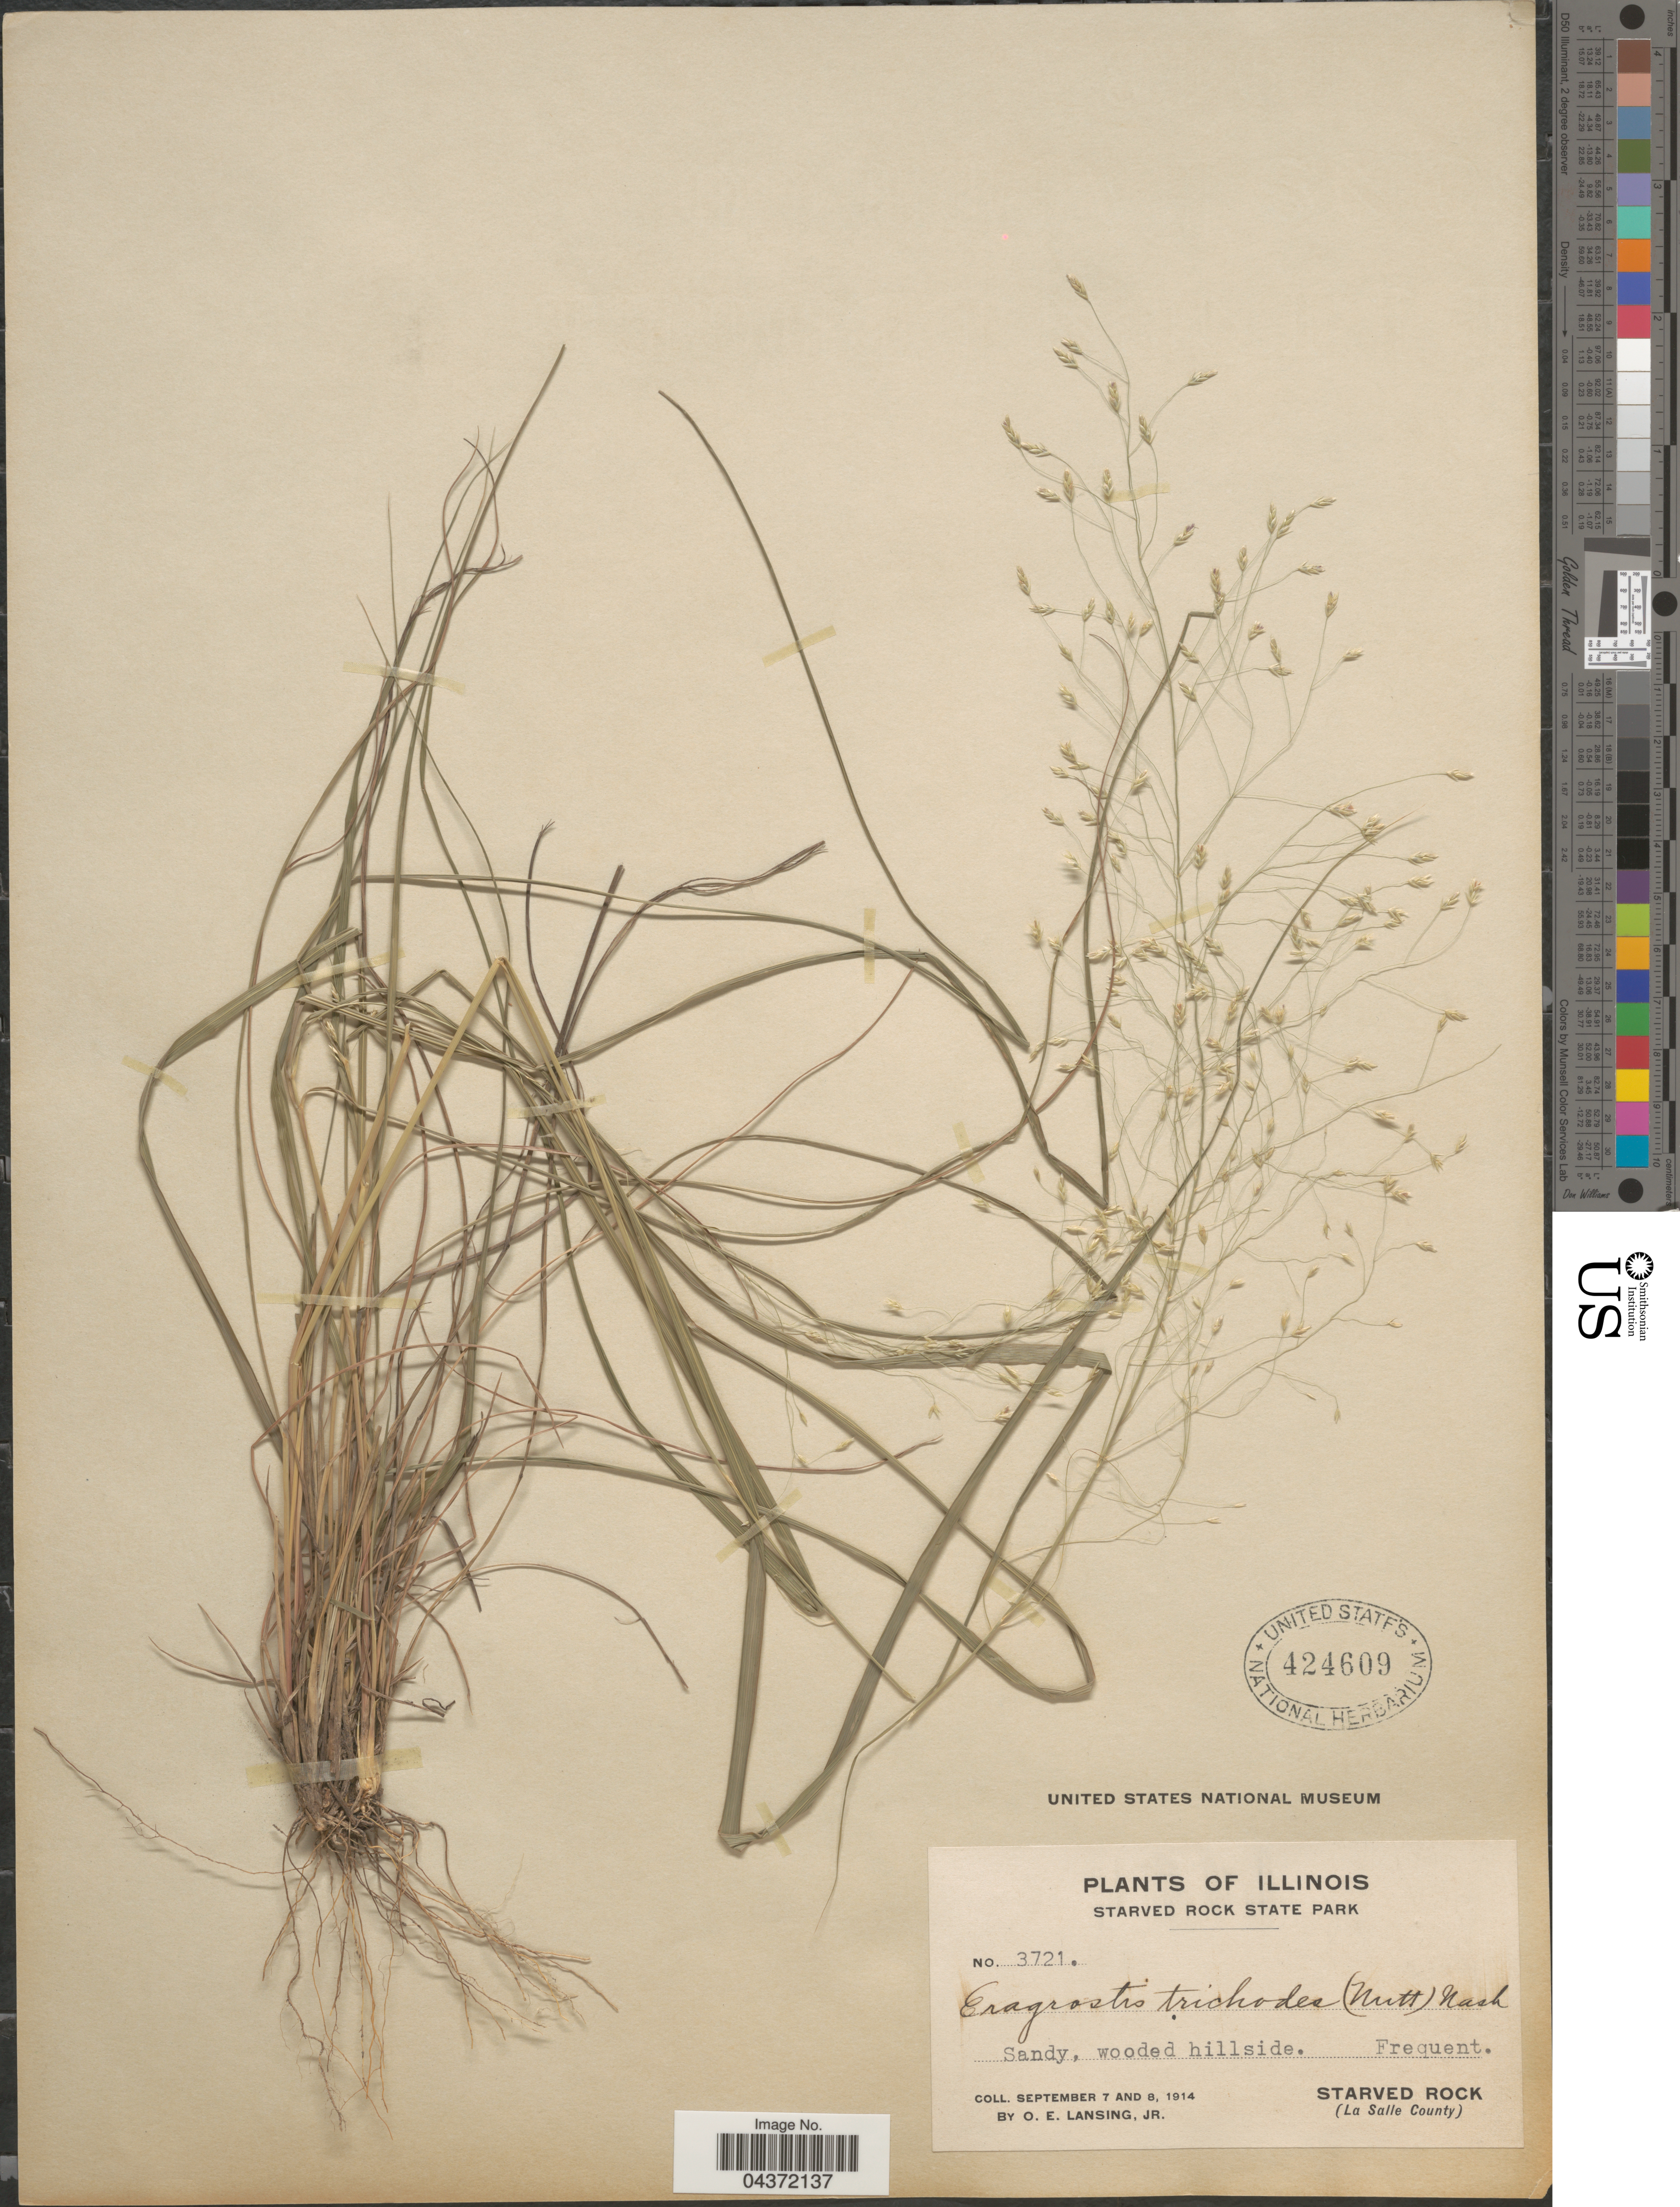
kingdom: Plantae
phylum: Tracheophyta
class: Liliopsida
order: Poales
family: Poaceae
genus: Eragrostis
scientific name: Eragrostis trichodes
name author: (Nutt.) Alph. Wood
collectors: O. Lansing Jr.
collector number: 3721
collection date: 1914-09-07/1914-09-08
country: United States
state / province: Illinois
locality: Starved Rock State Park. Starved Rock. (La Salle County).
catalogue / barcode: US 424609